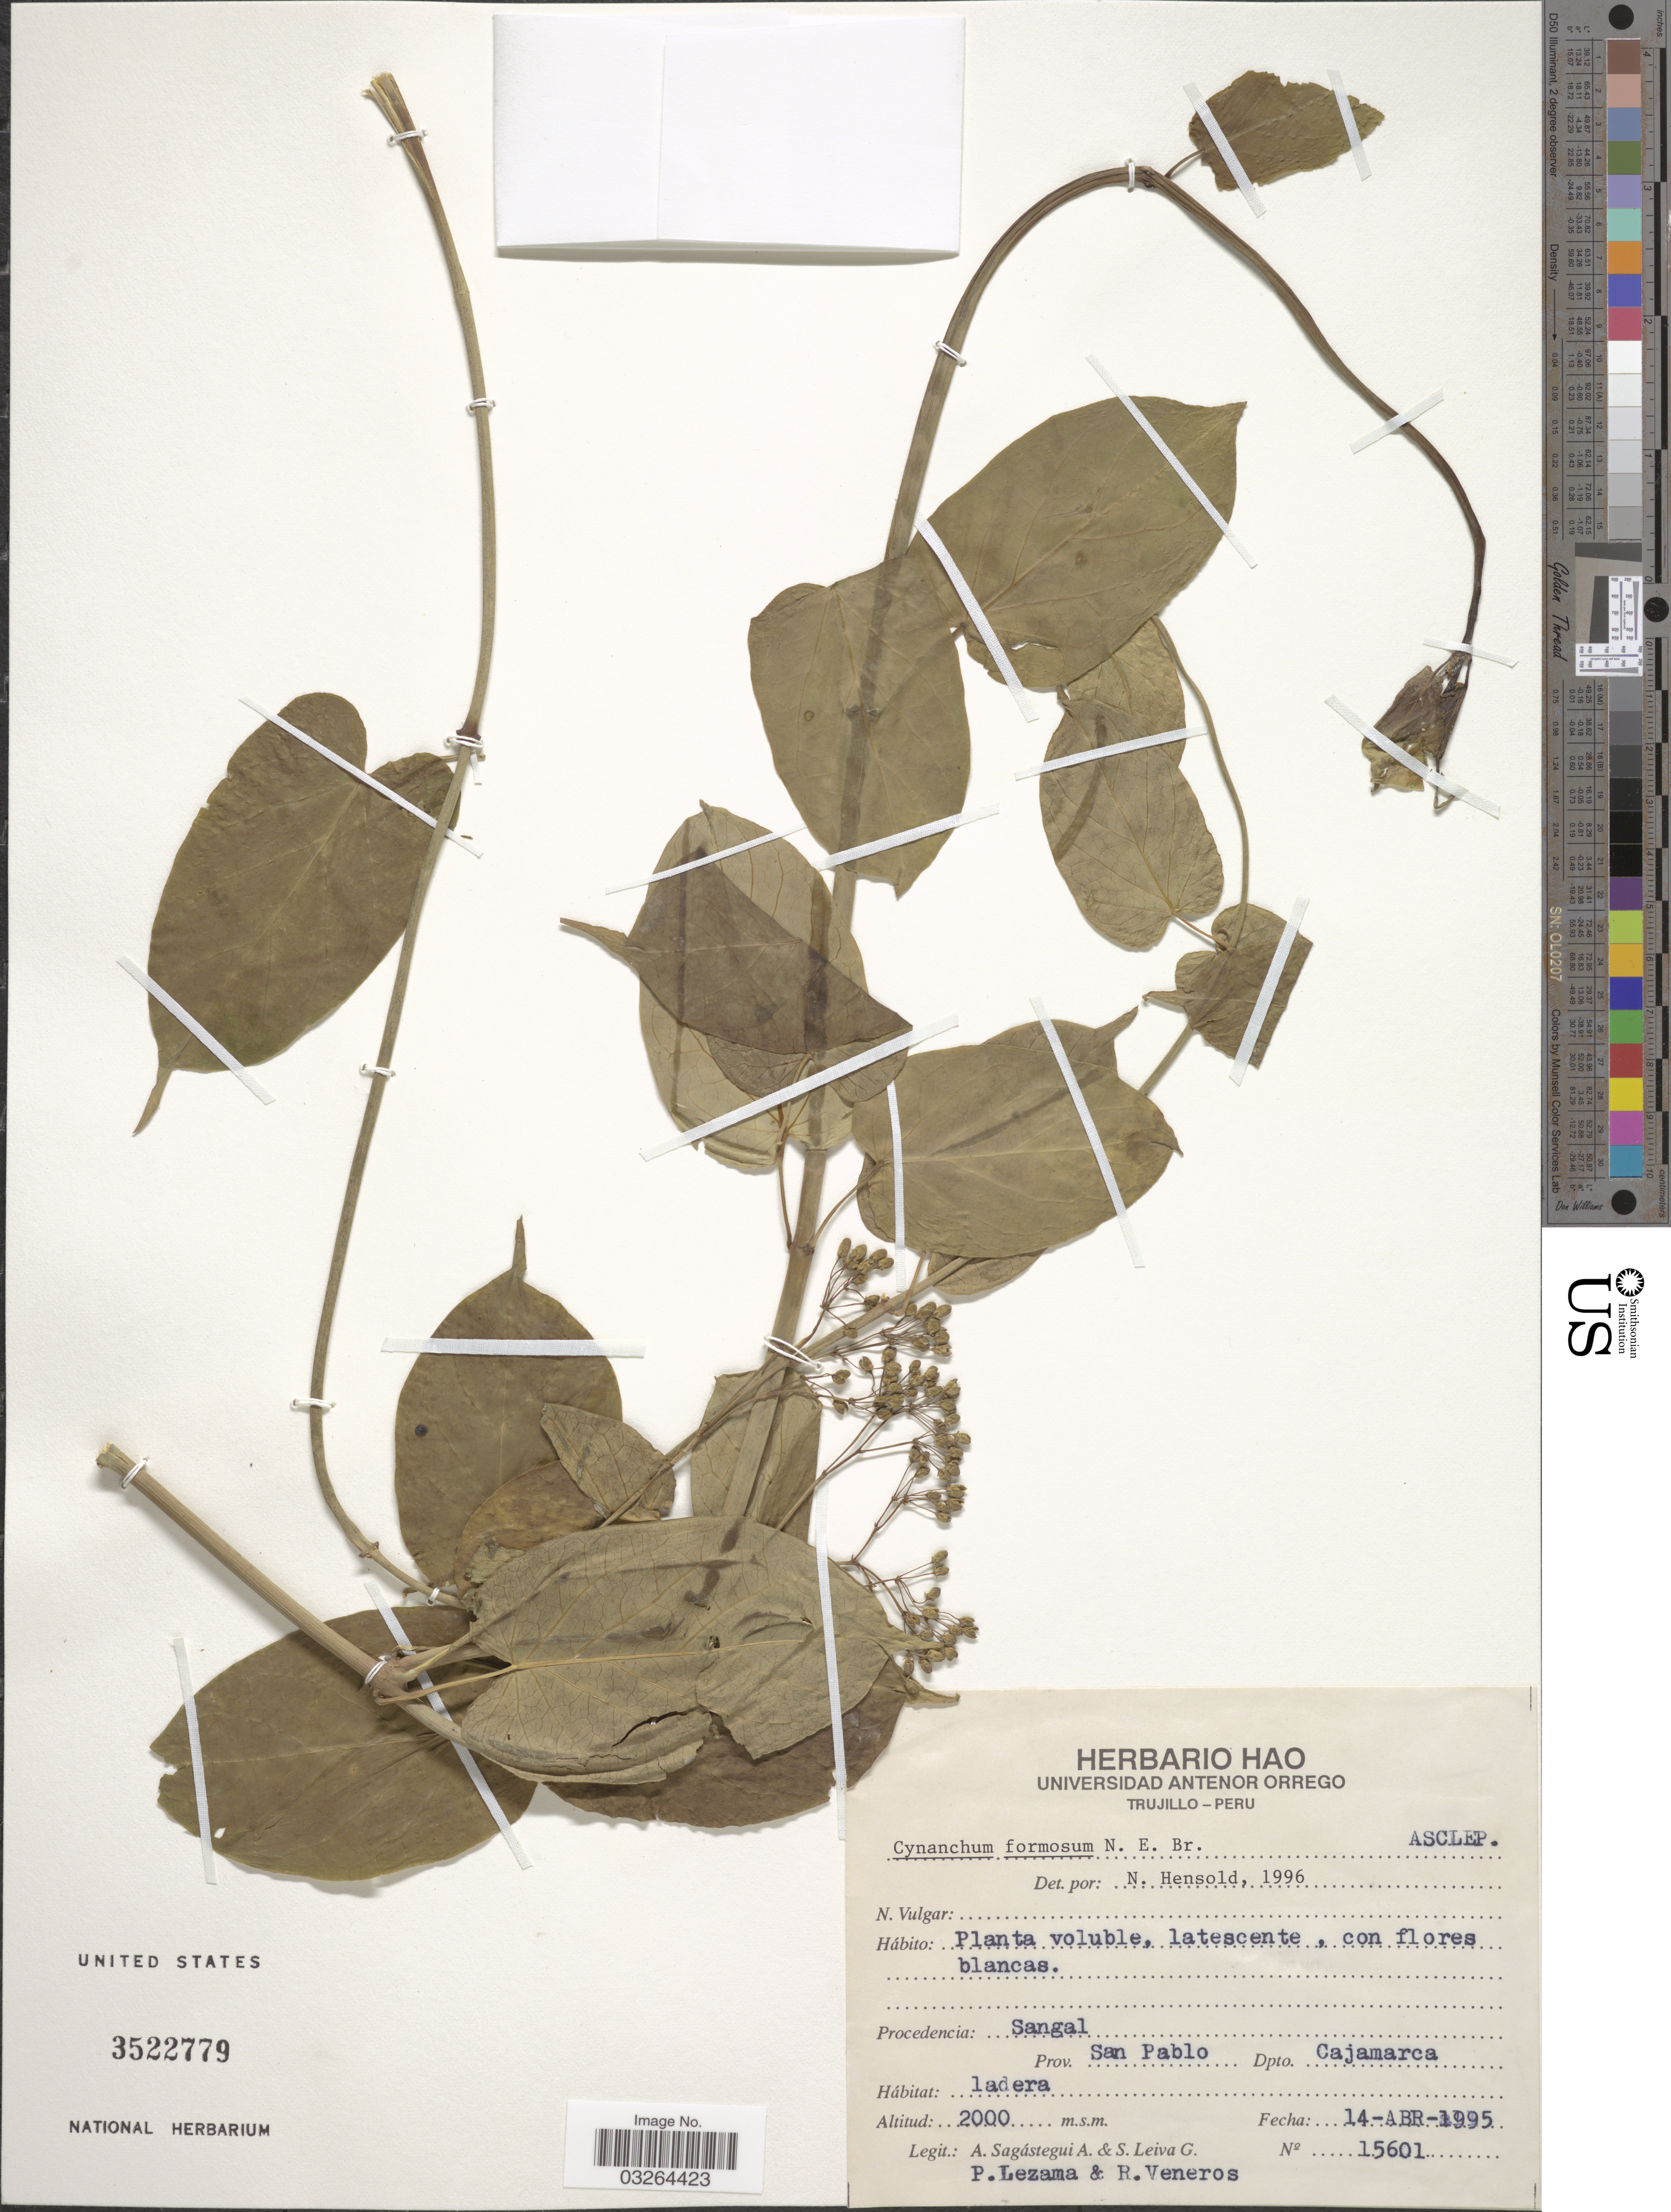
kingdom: Plantae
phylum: Tracheophyta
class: Magnoliopsida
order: Gentianales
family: Apocynaceae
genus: Cynanchum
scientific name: Cynanchum formosum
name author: N.E. Br.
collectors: A. Sagástegui A., S. Leiva G., P. Lezama & R. Veneros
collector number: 15601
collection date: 1995-04-14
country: Peru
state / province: Cajamarca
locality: Procedencia: Sangal, Prov. San Pablo, Dpto. Cajamarca.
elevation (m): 2000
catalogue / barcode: US 3522779